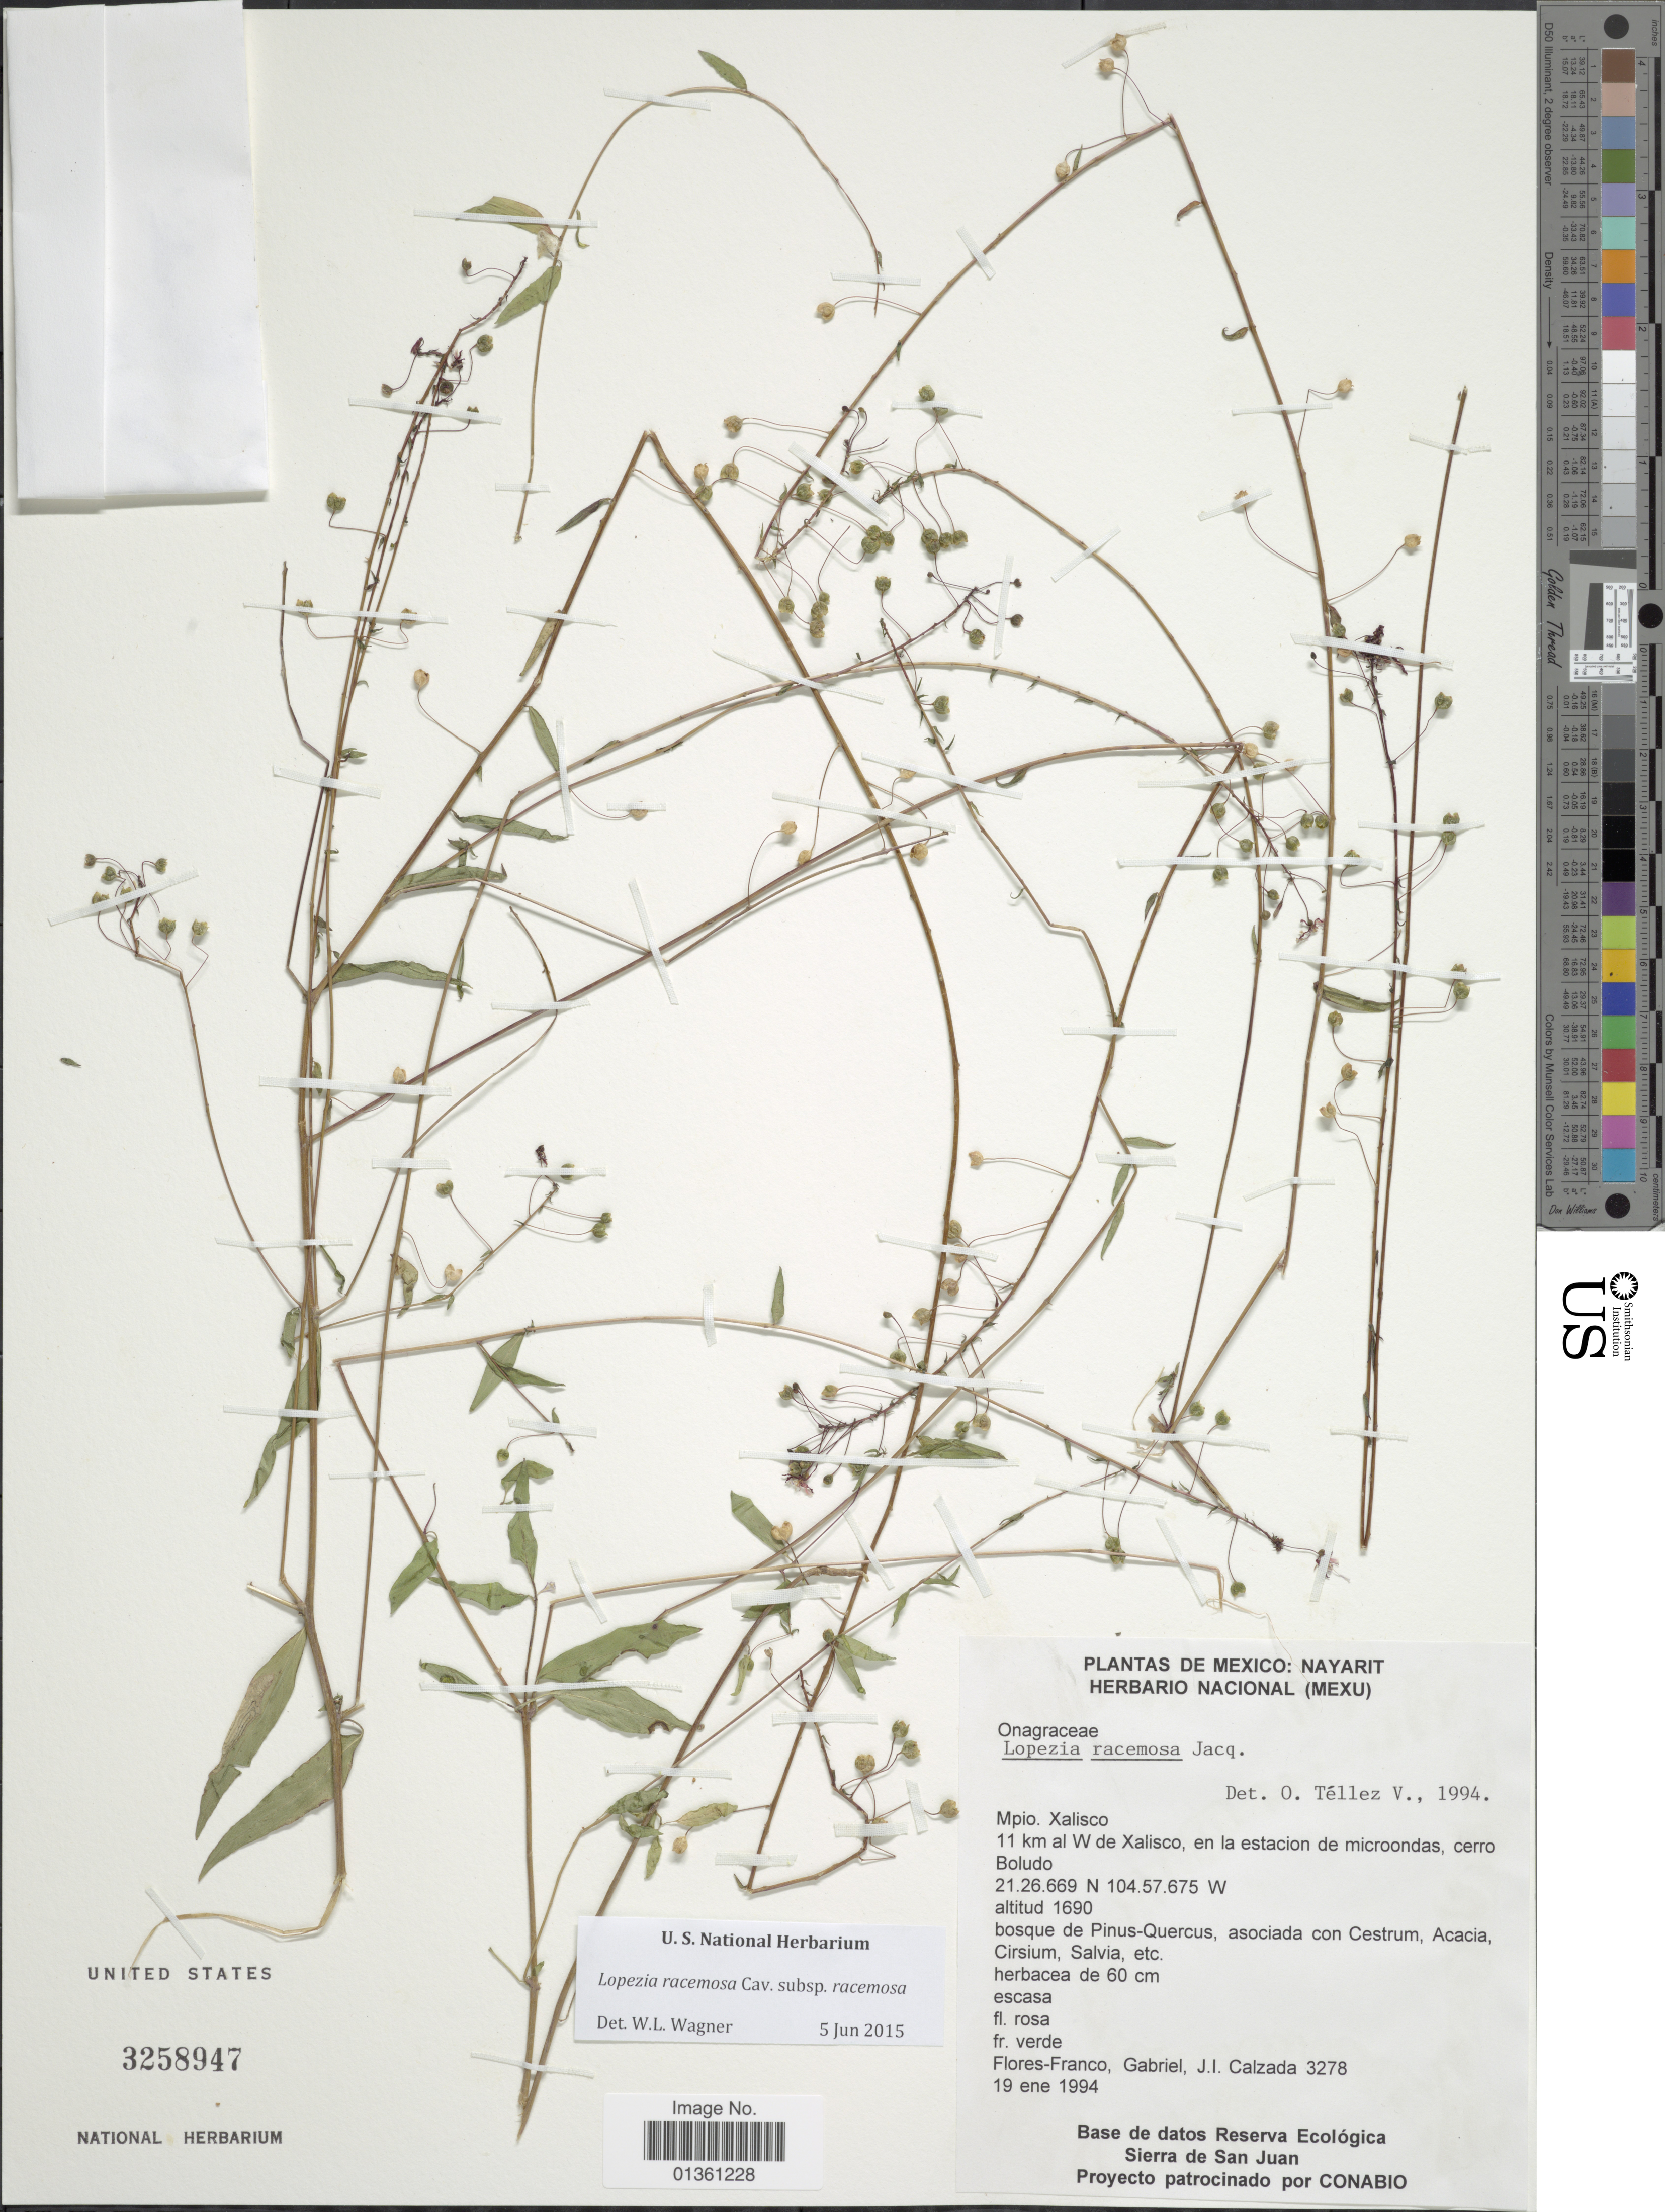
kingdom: Plantae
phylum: Tracheophyta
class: Magnoliopsida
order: Myrtales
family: Onagraceae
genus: Lopezia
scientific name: Lopezia racemosa subsp. racemosa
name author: Cav.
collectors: G. Flores F. & J. I. Calzada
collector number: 3278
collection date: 1994-01-19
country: Mexico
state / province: Nayarit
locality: Mpio. Xalisco. 11 km al W de Xalisco, en la estacion de microondas, cerro Boludo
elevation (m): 1690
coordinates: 21.26.669 N, 104.57.675 W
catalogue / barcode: US 3258947